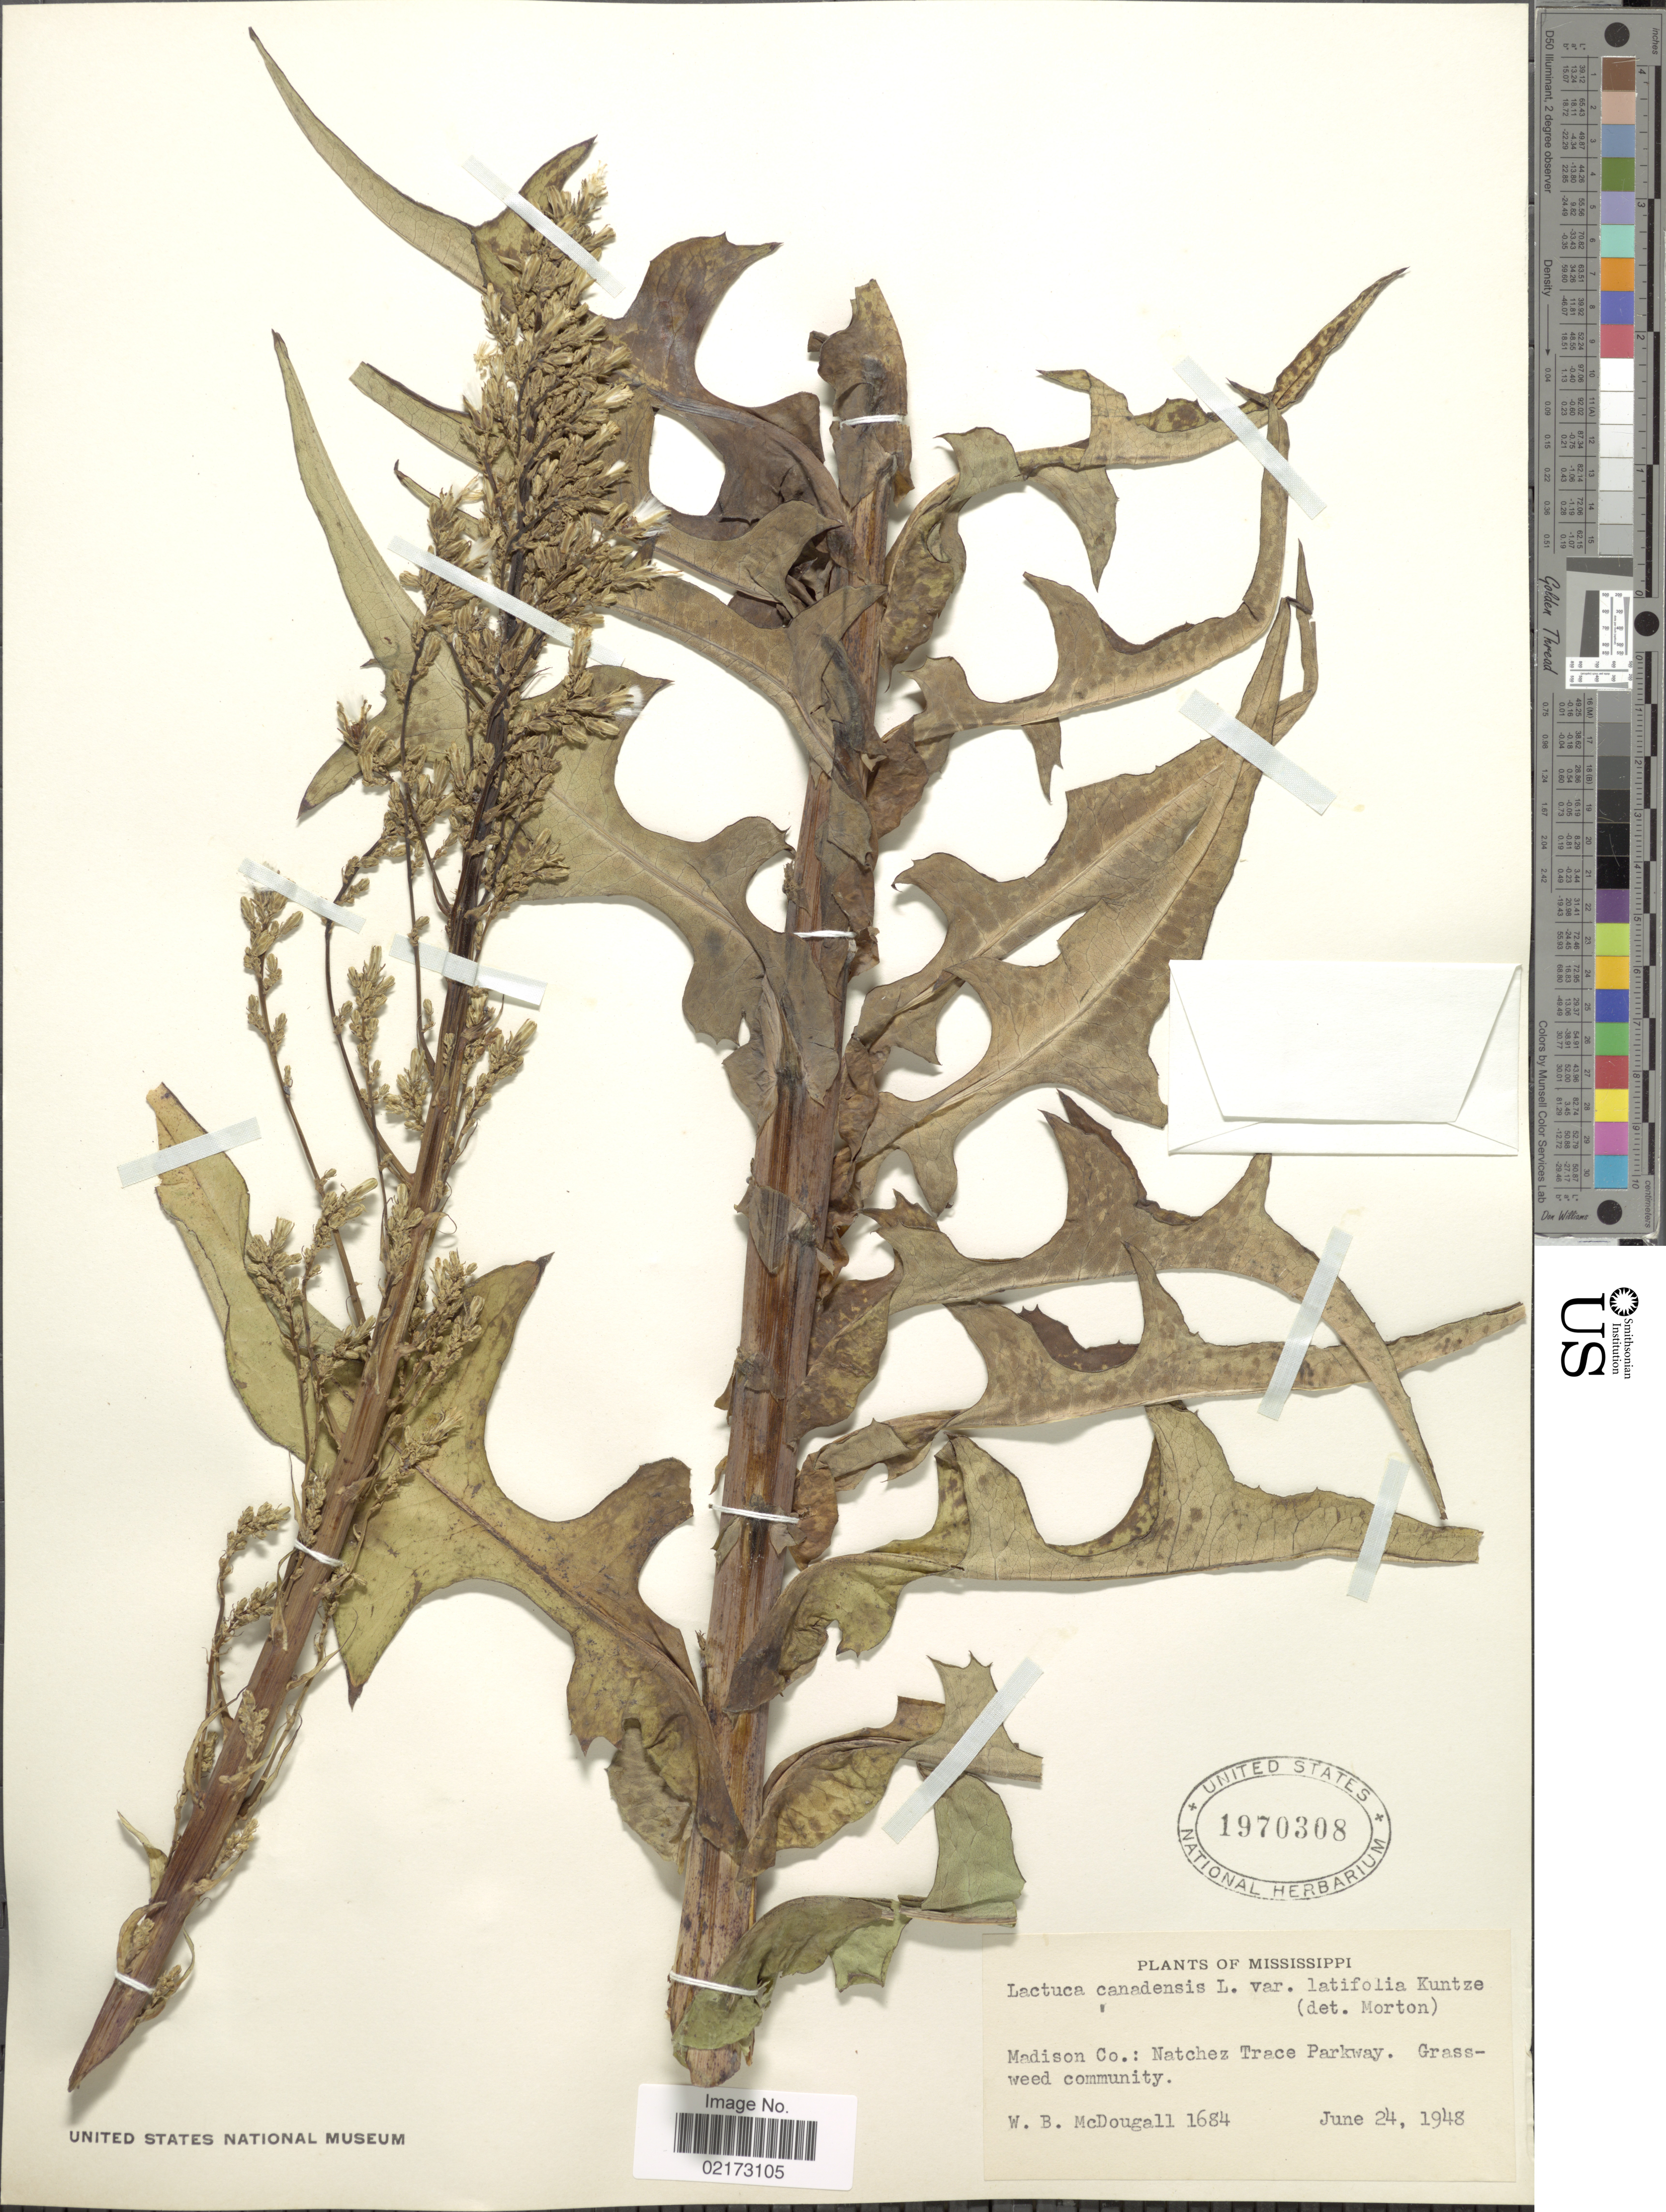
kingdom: Plantae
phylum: Tracheophyta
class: Magnoliopsida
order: Asterales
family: Asteraceae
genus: Lactuca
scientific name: Lactuca canadensis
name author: L.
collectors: W. B. McDougall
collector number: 1684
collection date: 1948-06-24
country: United States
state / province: Mississippi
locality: Madison Co., Natchez Trace Parkway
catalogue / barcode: US 1970308